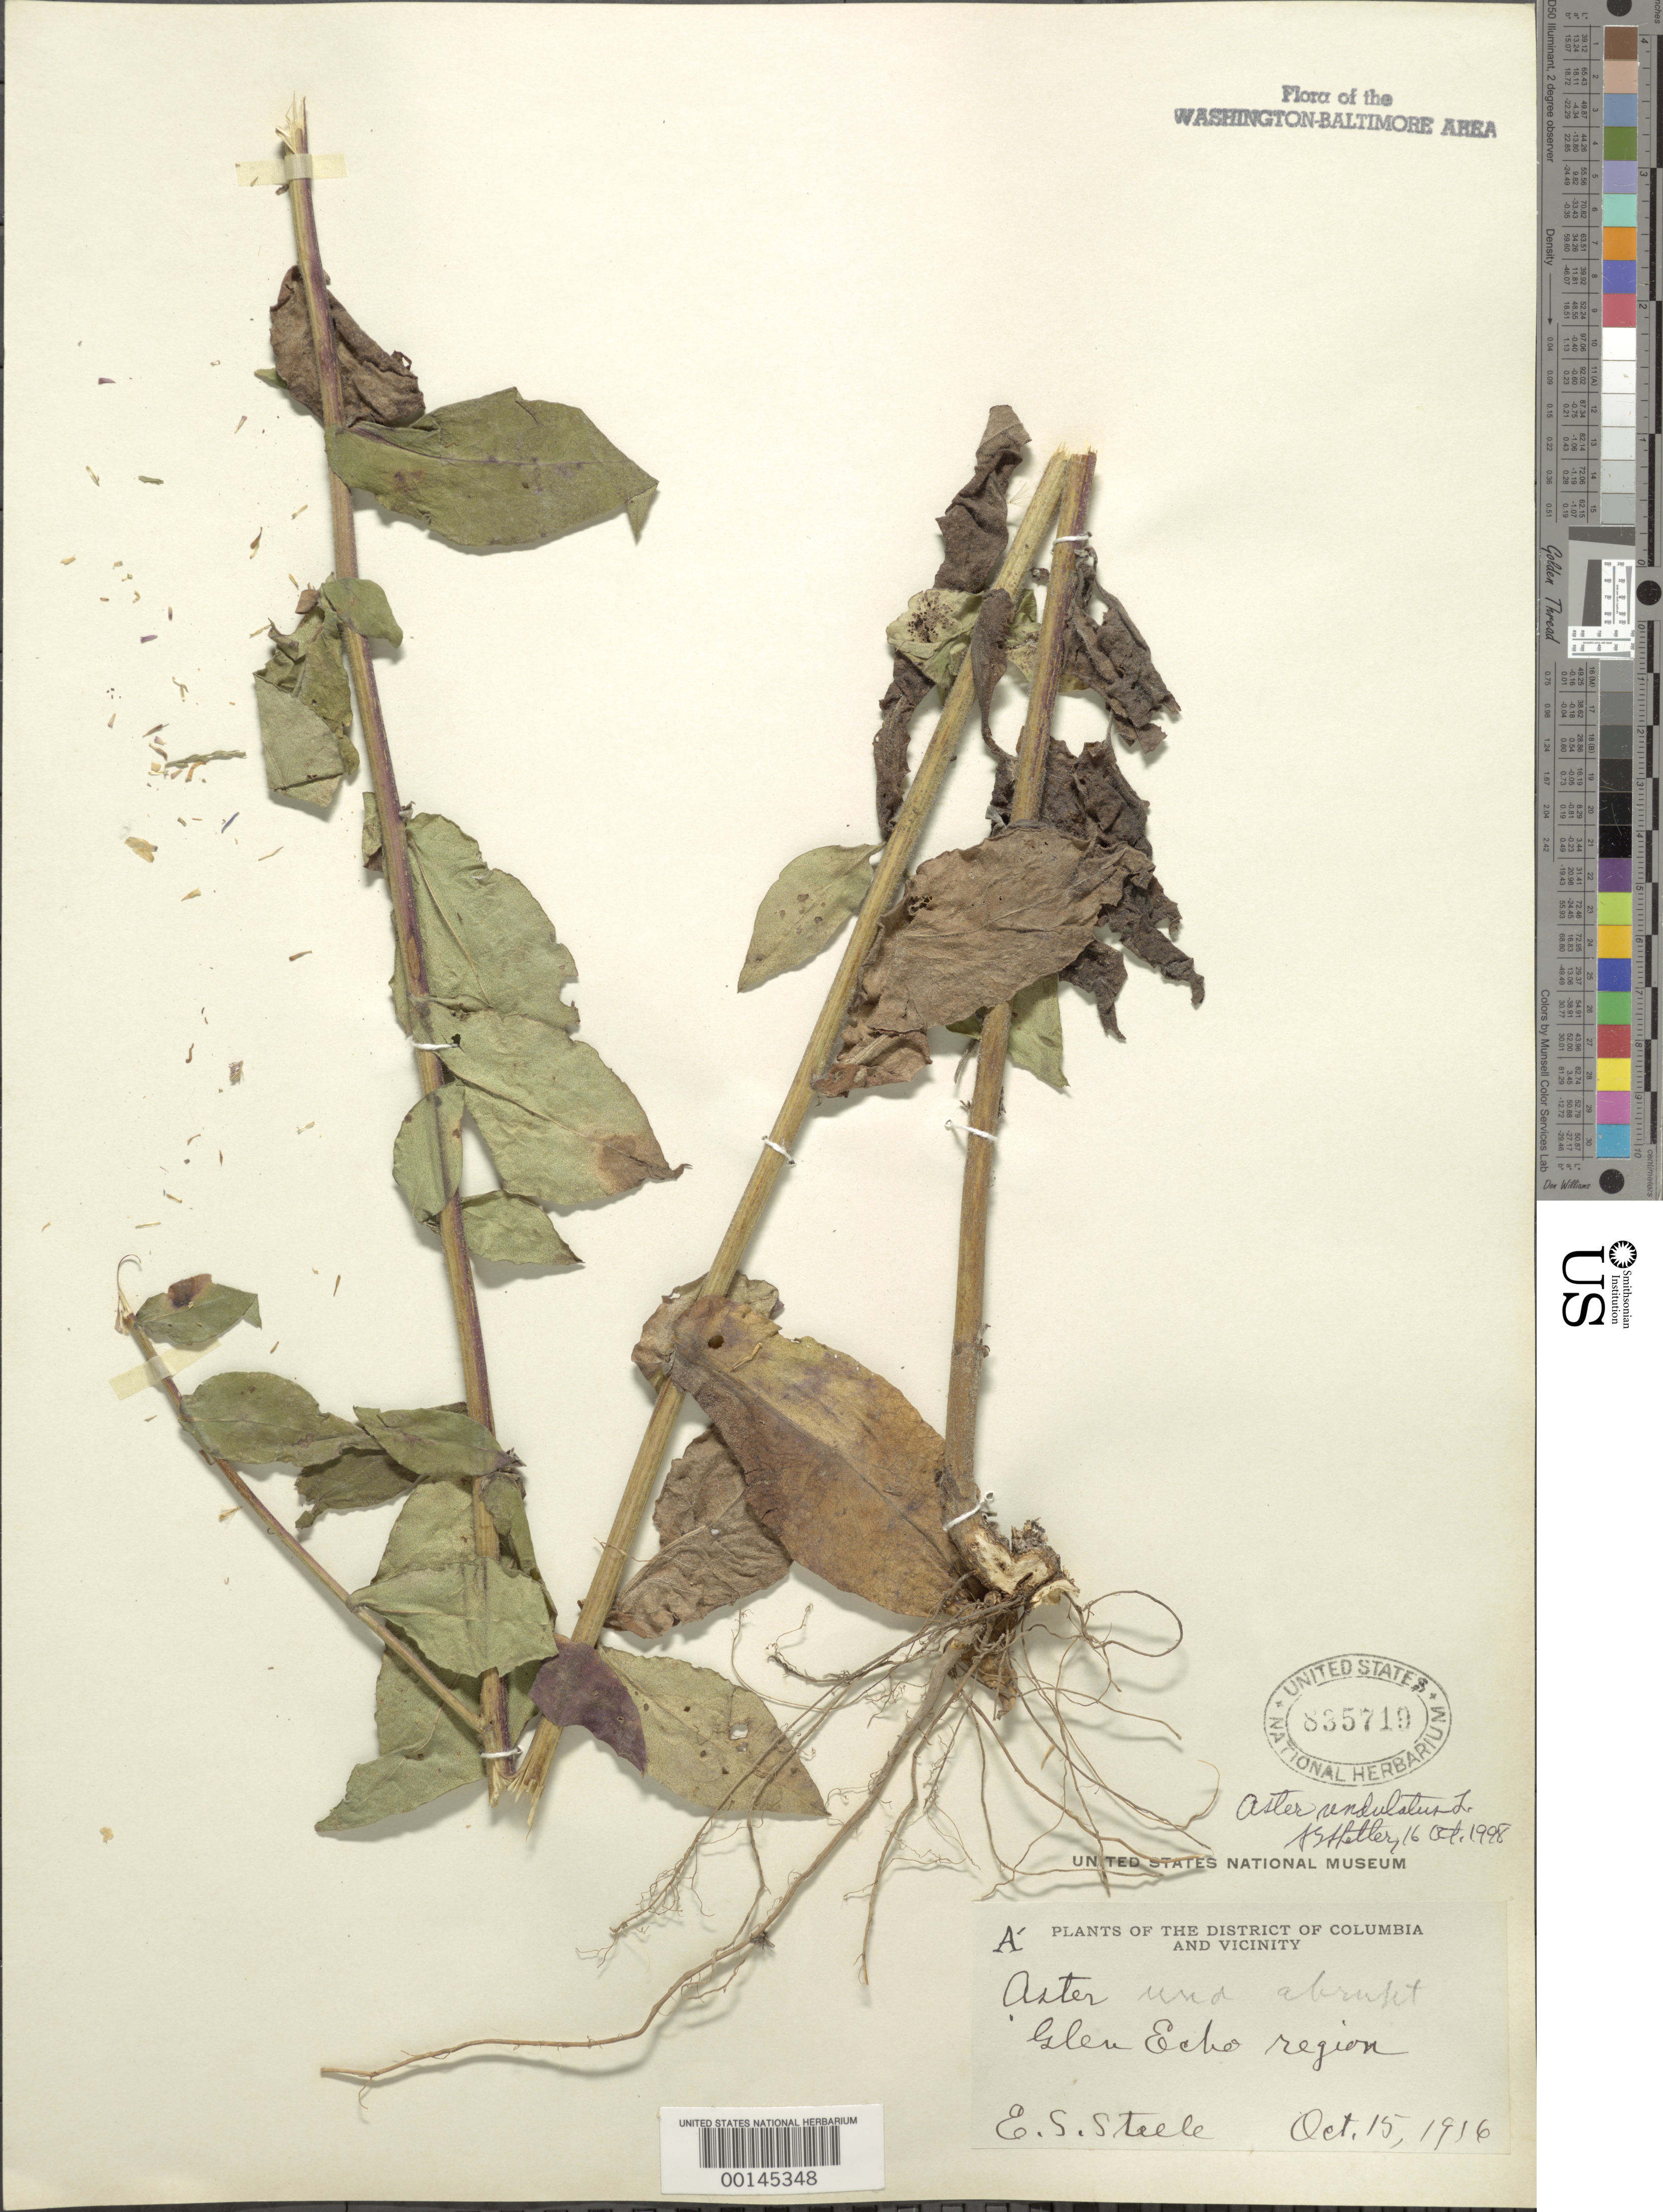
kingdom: Plantae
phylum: Tracheophyta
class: Magnoliopsida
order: Asterales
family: Asteraceae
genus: Symphyotrichum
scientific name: Symphyotrichum undulatum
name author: (L.) G.L. Nesom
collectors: E. Steele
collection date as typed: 15 Oct 1916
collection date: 1916-10-15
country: United States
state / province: Maryland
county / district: Montgomery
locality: Glen Echo Region C. & O. Canal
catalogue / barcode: US 835719